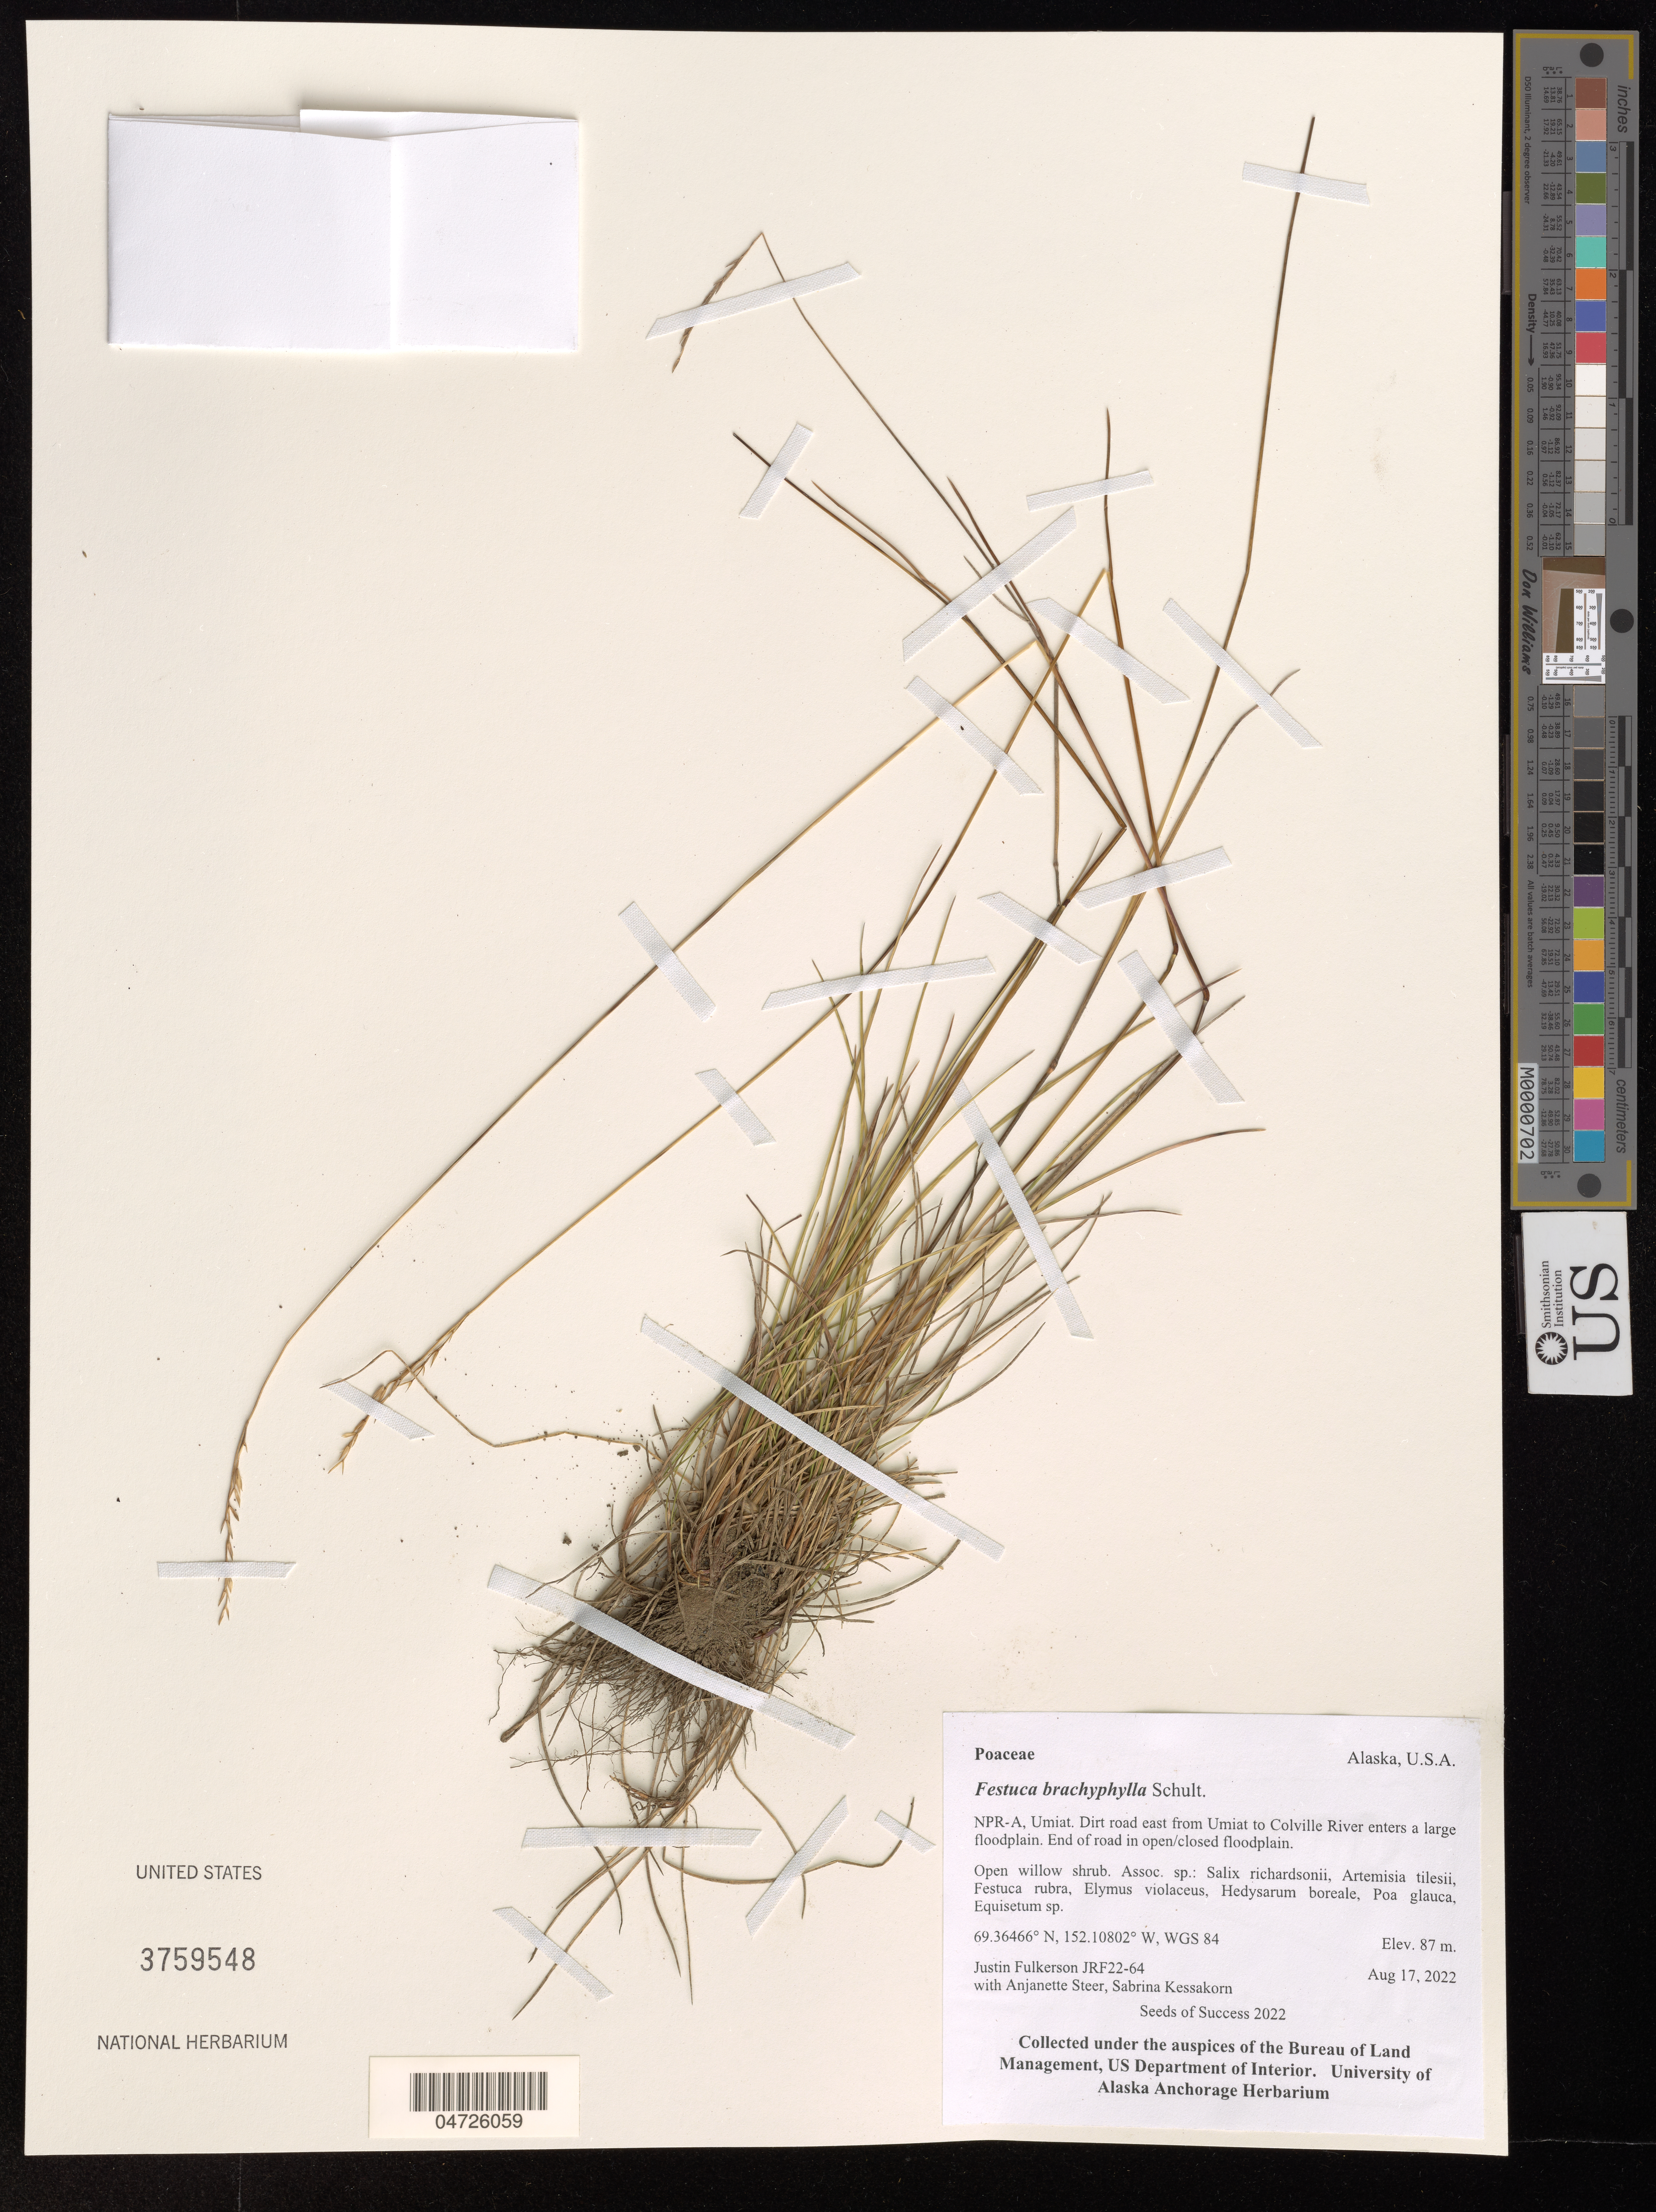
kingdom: Plantae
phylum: Tracheophyta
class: Liliopsida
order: Poales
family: Poaceae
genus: Festuca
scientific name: Festuca brachyphylla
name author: Schult. & Schult. f.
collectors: J. Fulkerson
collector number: JRF22-64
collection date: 2022-08-17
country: United States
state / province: Alaska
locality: NPR-A, Umiat. Dirt road east from Umiat to Colville River enters a large floodplain. End of road in open/closed floodplain. WGS 84.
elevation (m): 87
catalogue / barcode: US 3759548